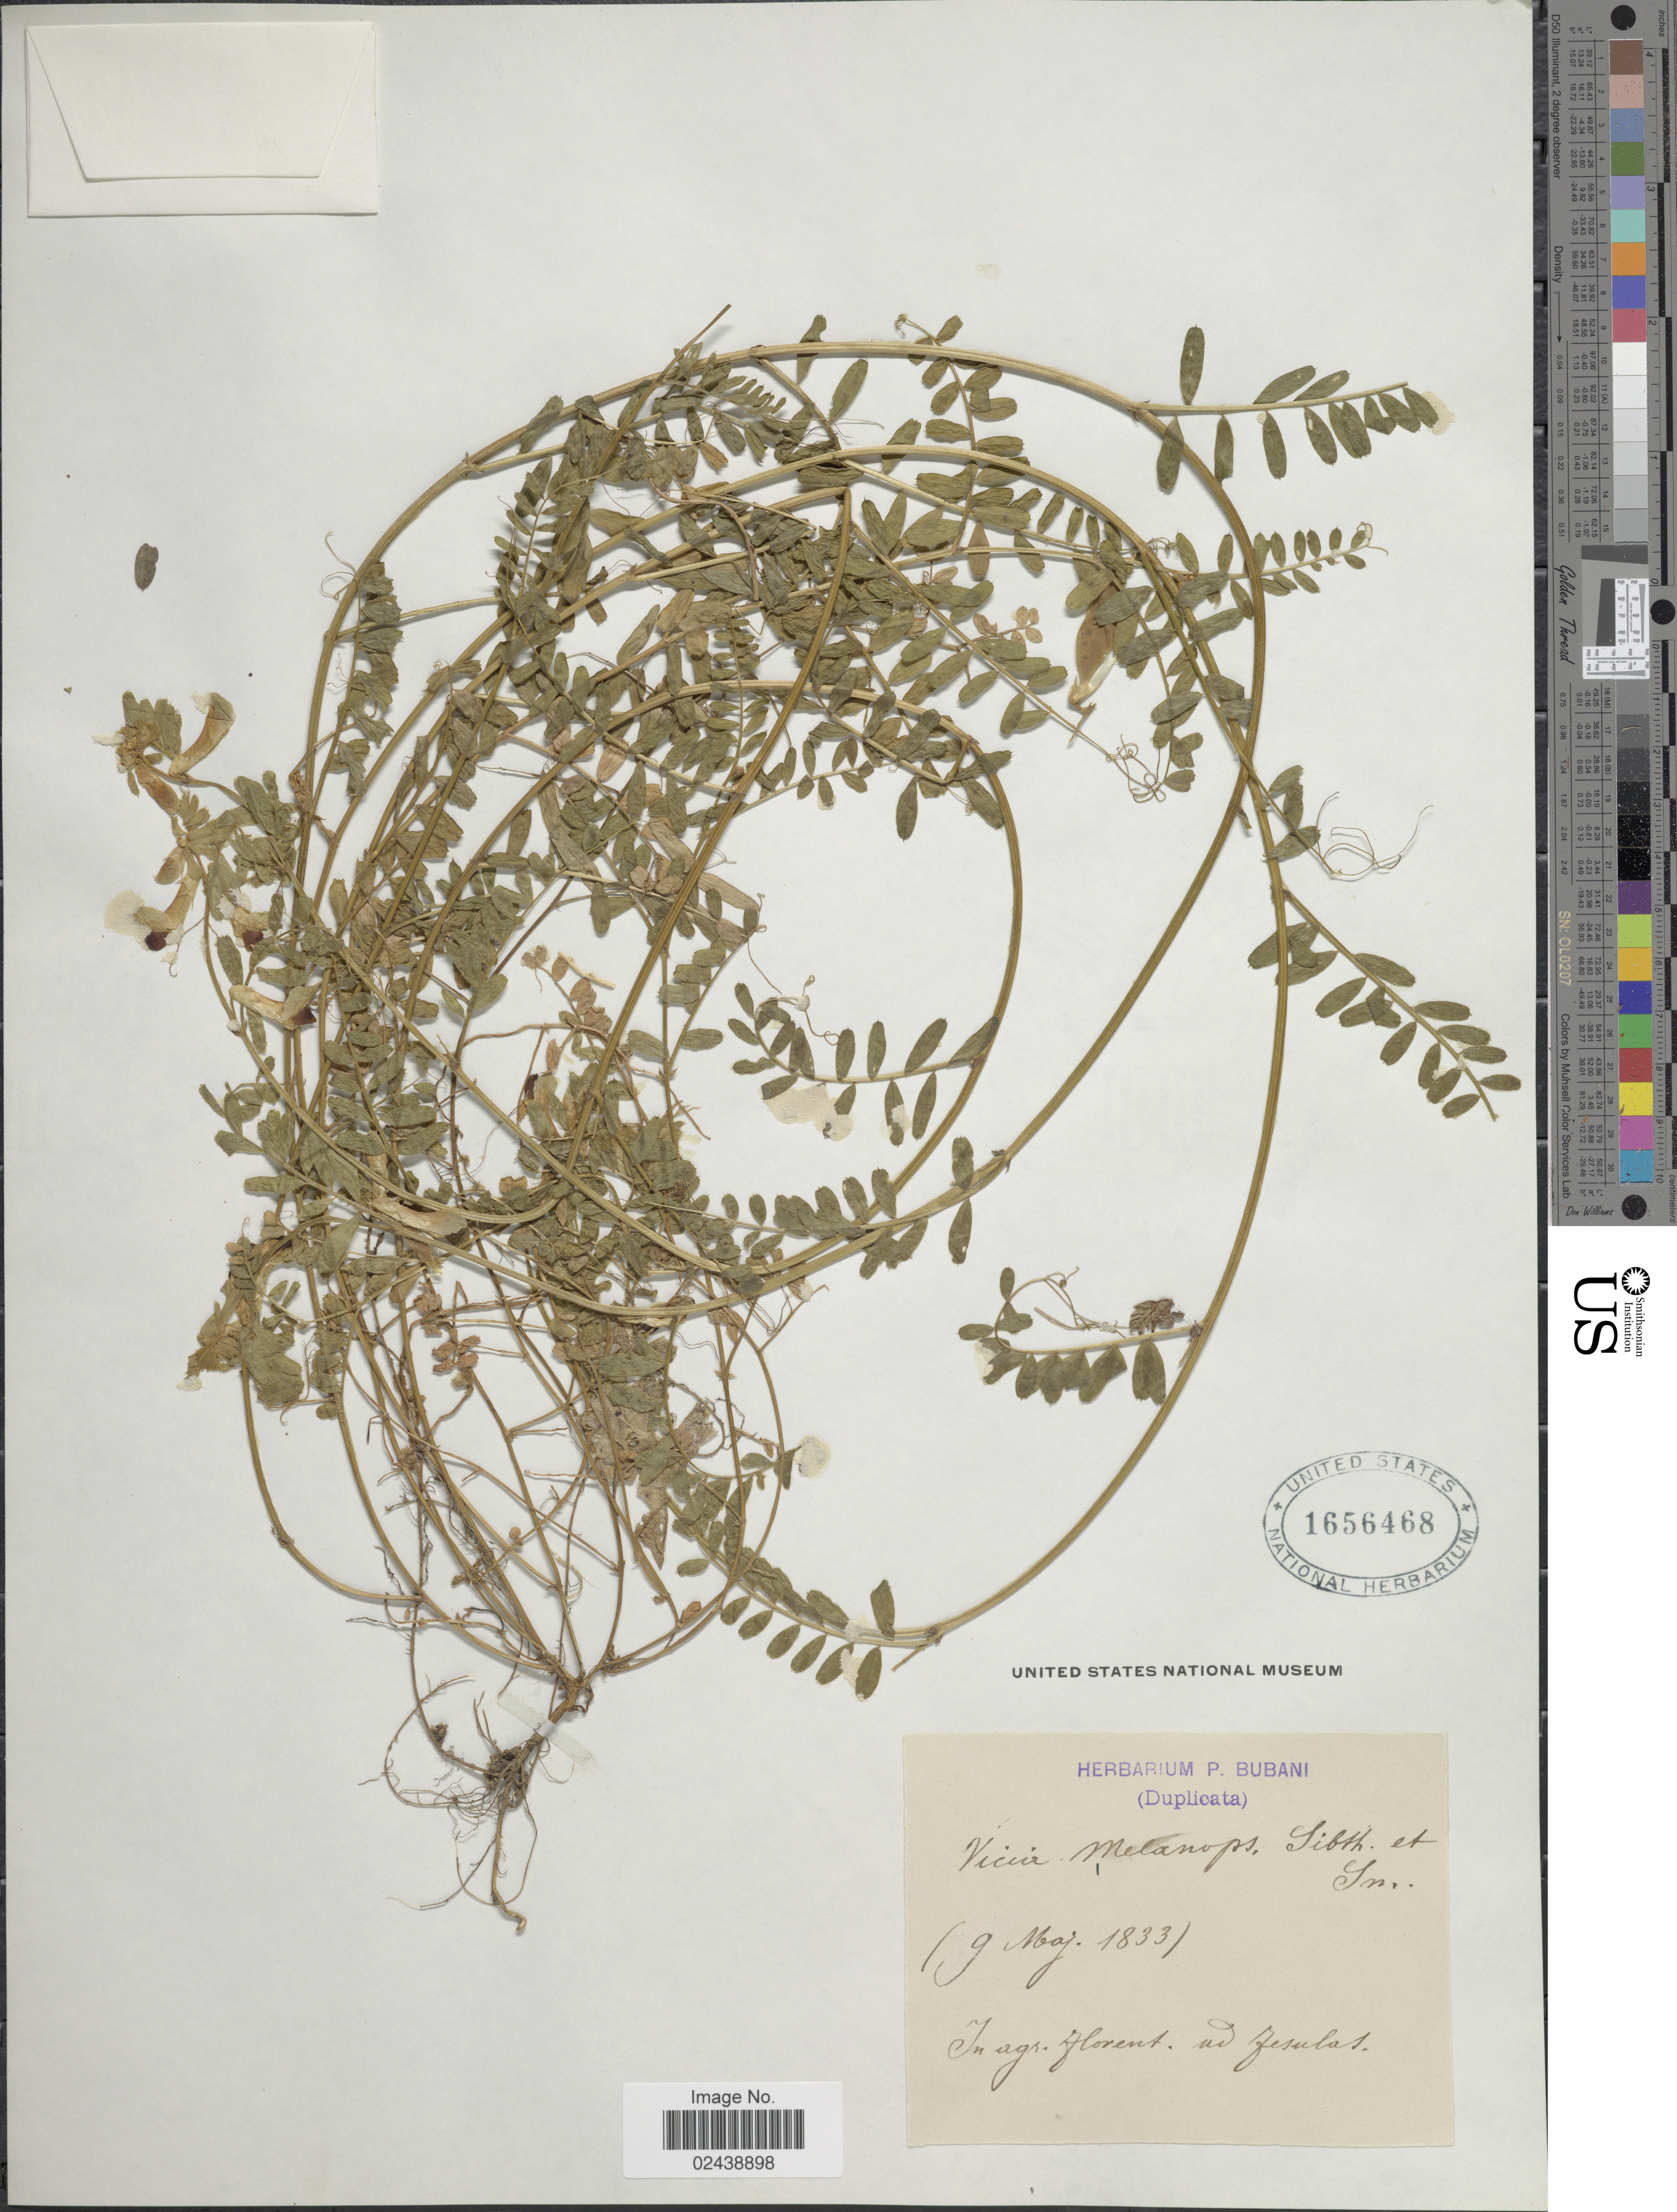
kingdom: Plantae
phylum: Tracheophyta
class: Magnoliopsida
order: Fabales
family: Fabaceae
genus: Vicia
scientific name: Vicia melanops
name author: Sibth. & Sm.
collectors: ex herb. P. Bubani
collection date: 1833-05-09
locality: In agr. florent. ad fesulat [interpreted]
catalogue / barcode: US 1656468